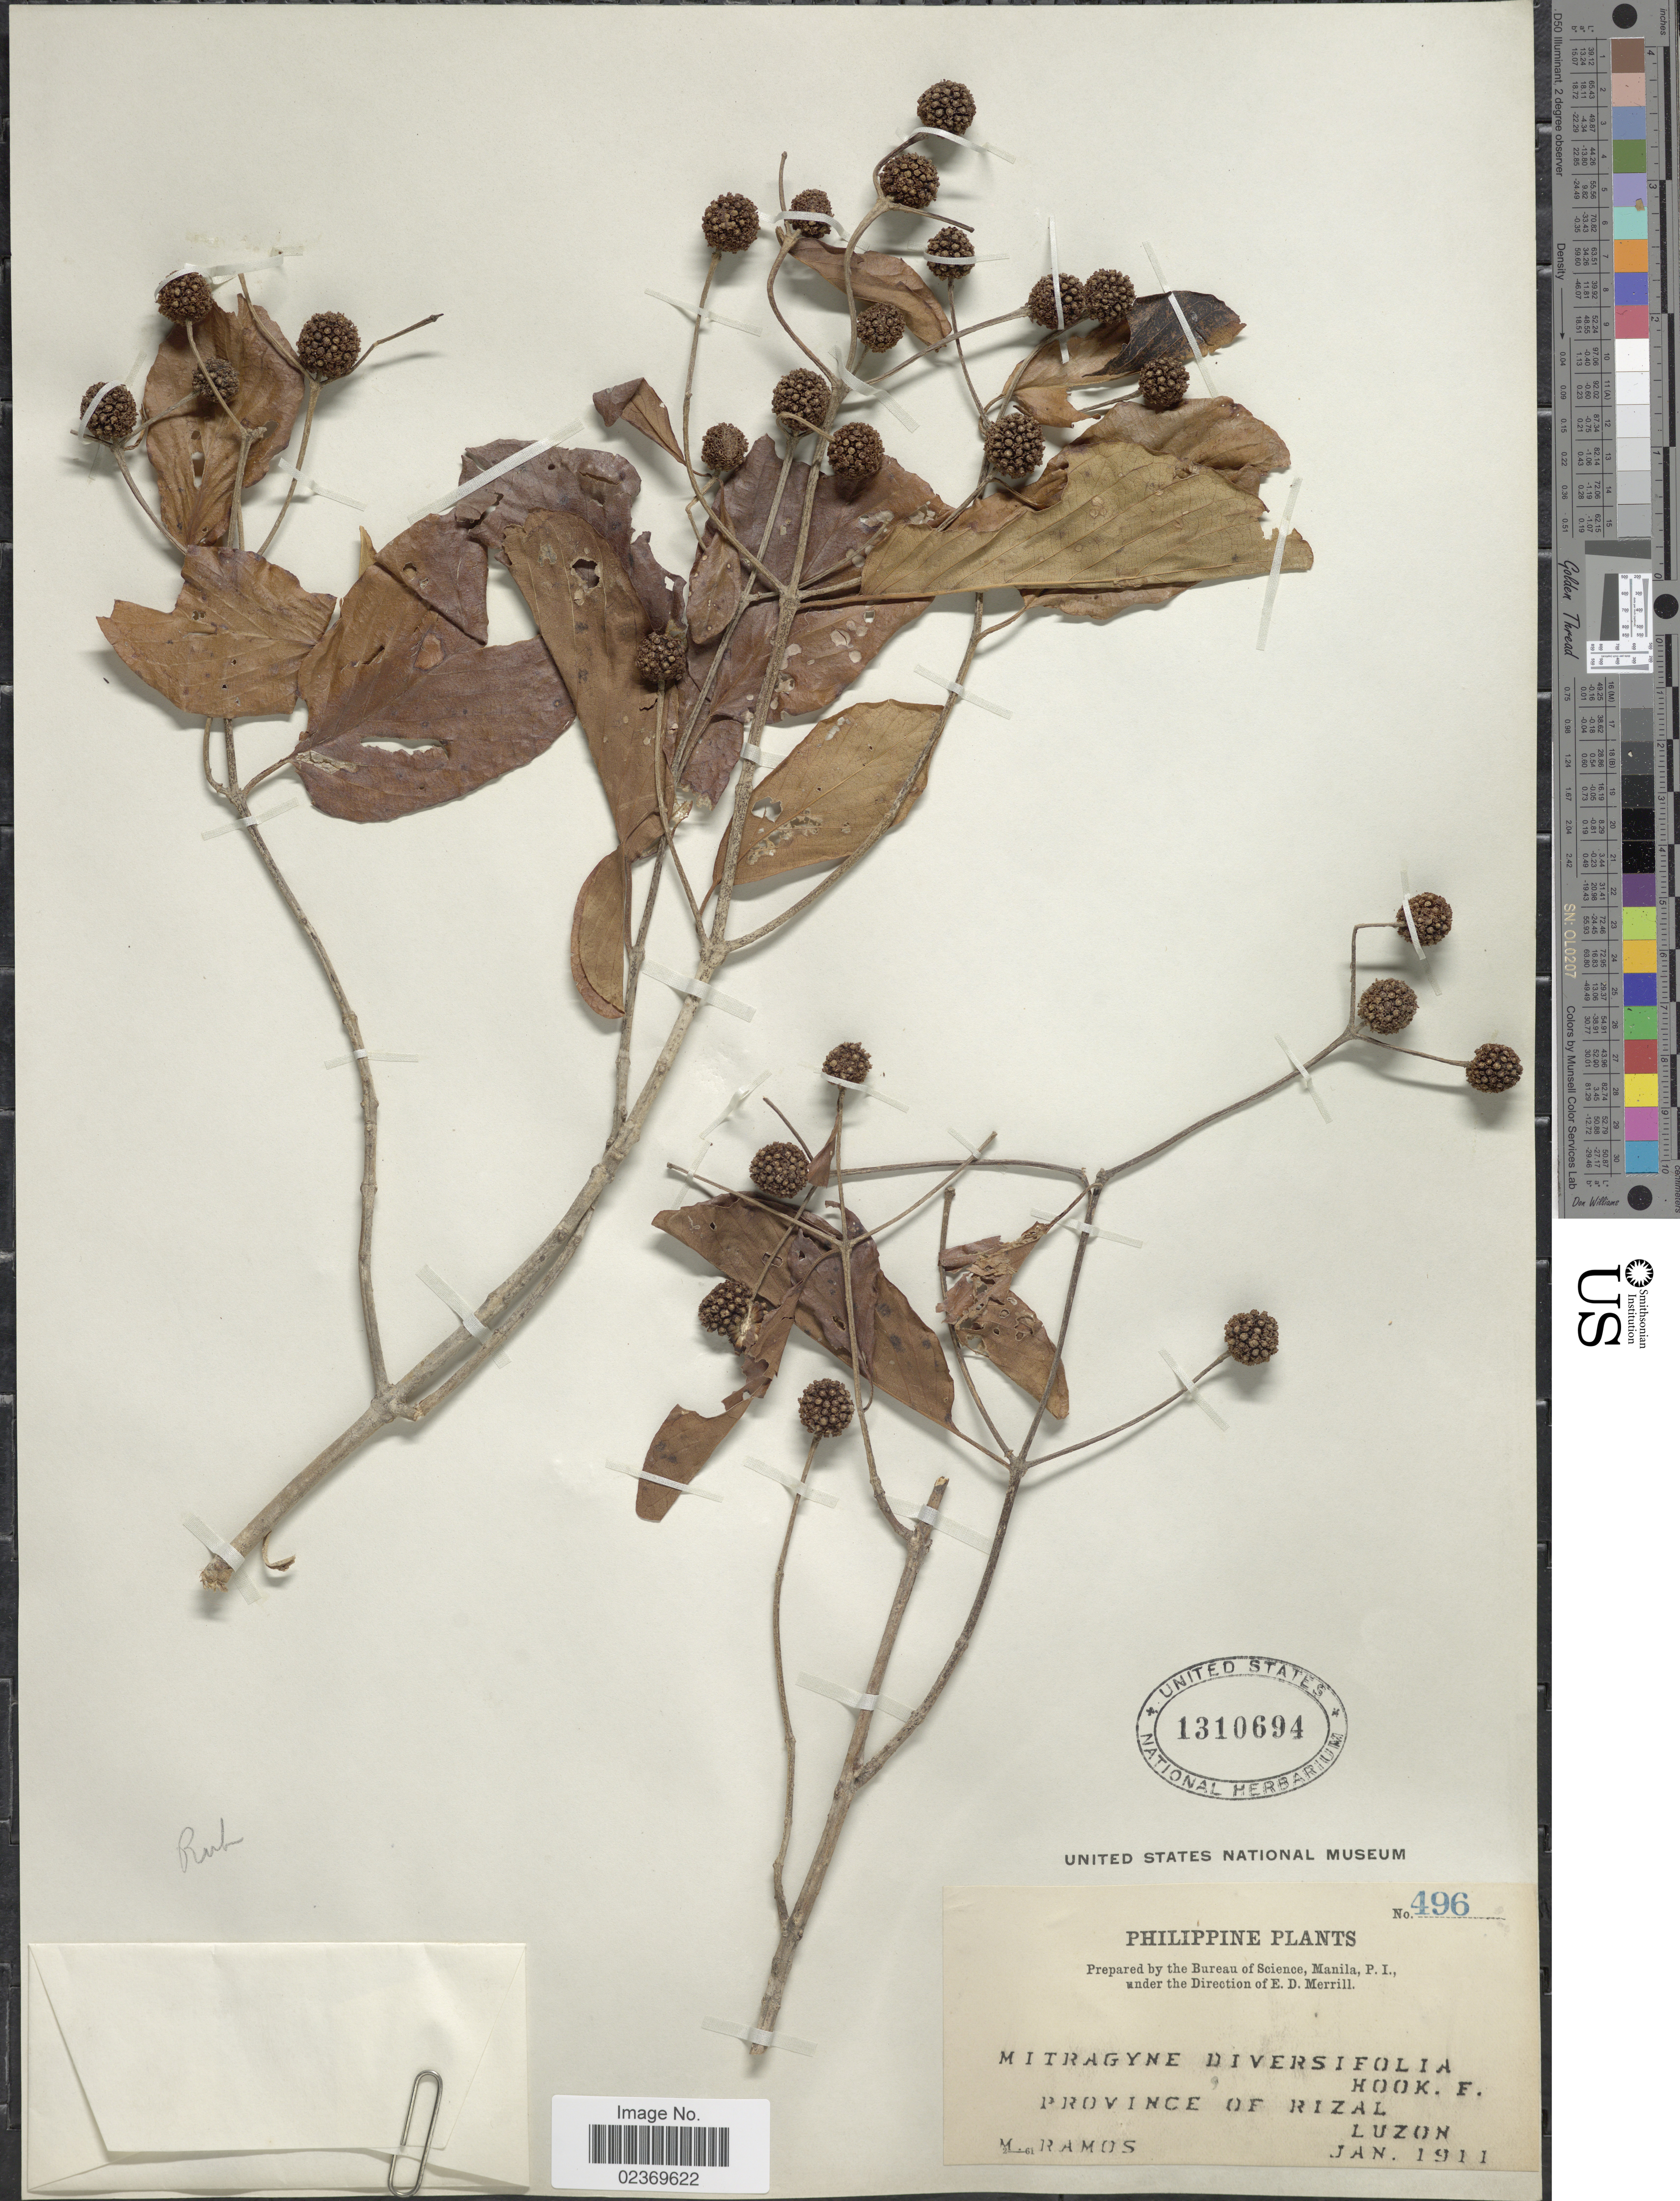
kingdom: Plantae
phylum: Tracheophyta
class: Magnoliopsida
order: Gentianales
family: Rubiaceae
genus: Mitragyna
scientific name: Mitragyna rotundifolia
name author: (Roxb.) Kuntze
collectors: M. Ramos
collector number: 496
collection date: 1911-01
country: Philippines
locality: Province of Rizal, Luzon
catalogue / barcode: US 1310694